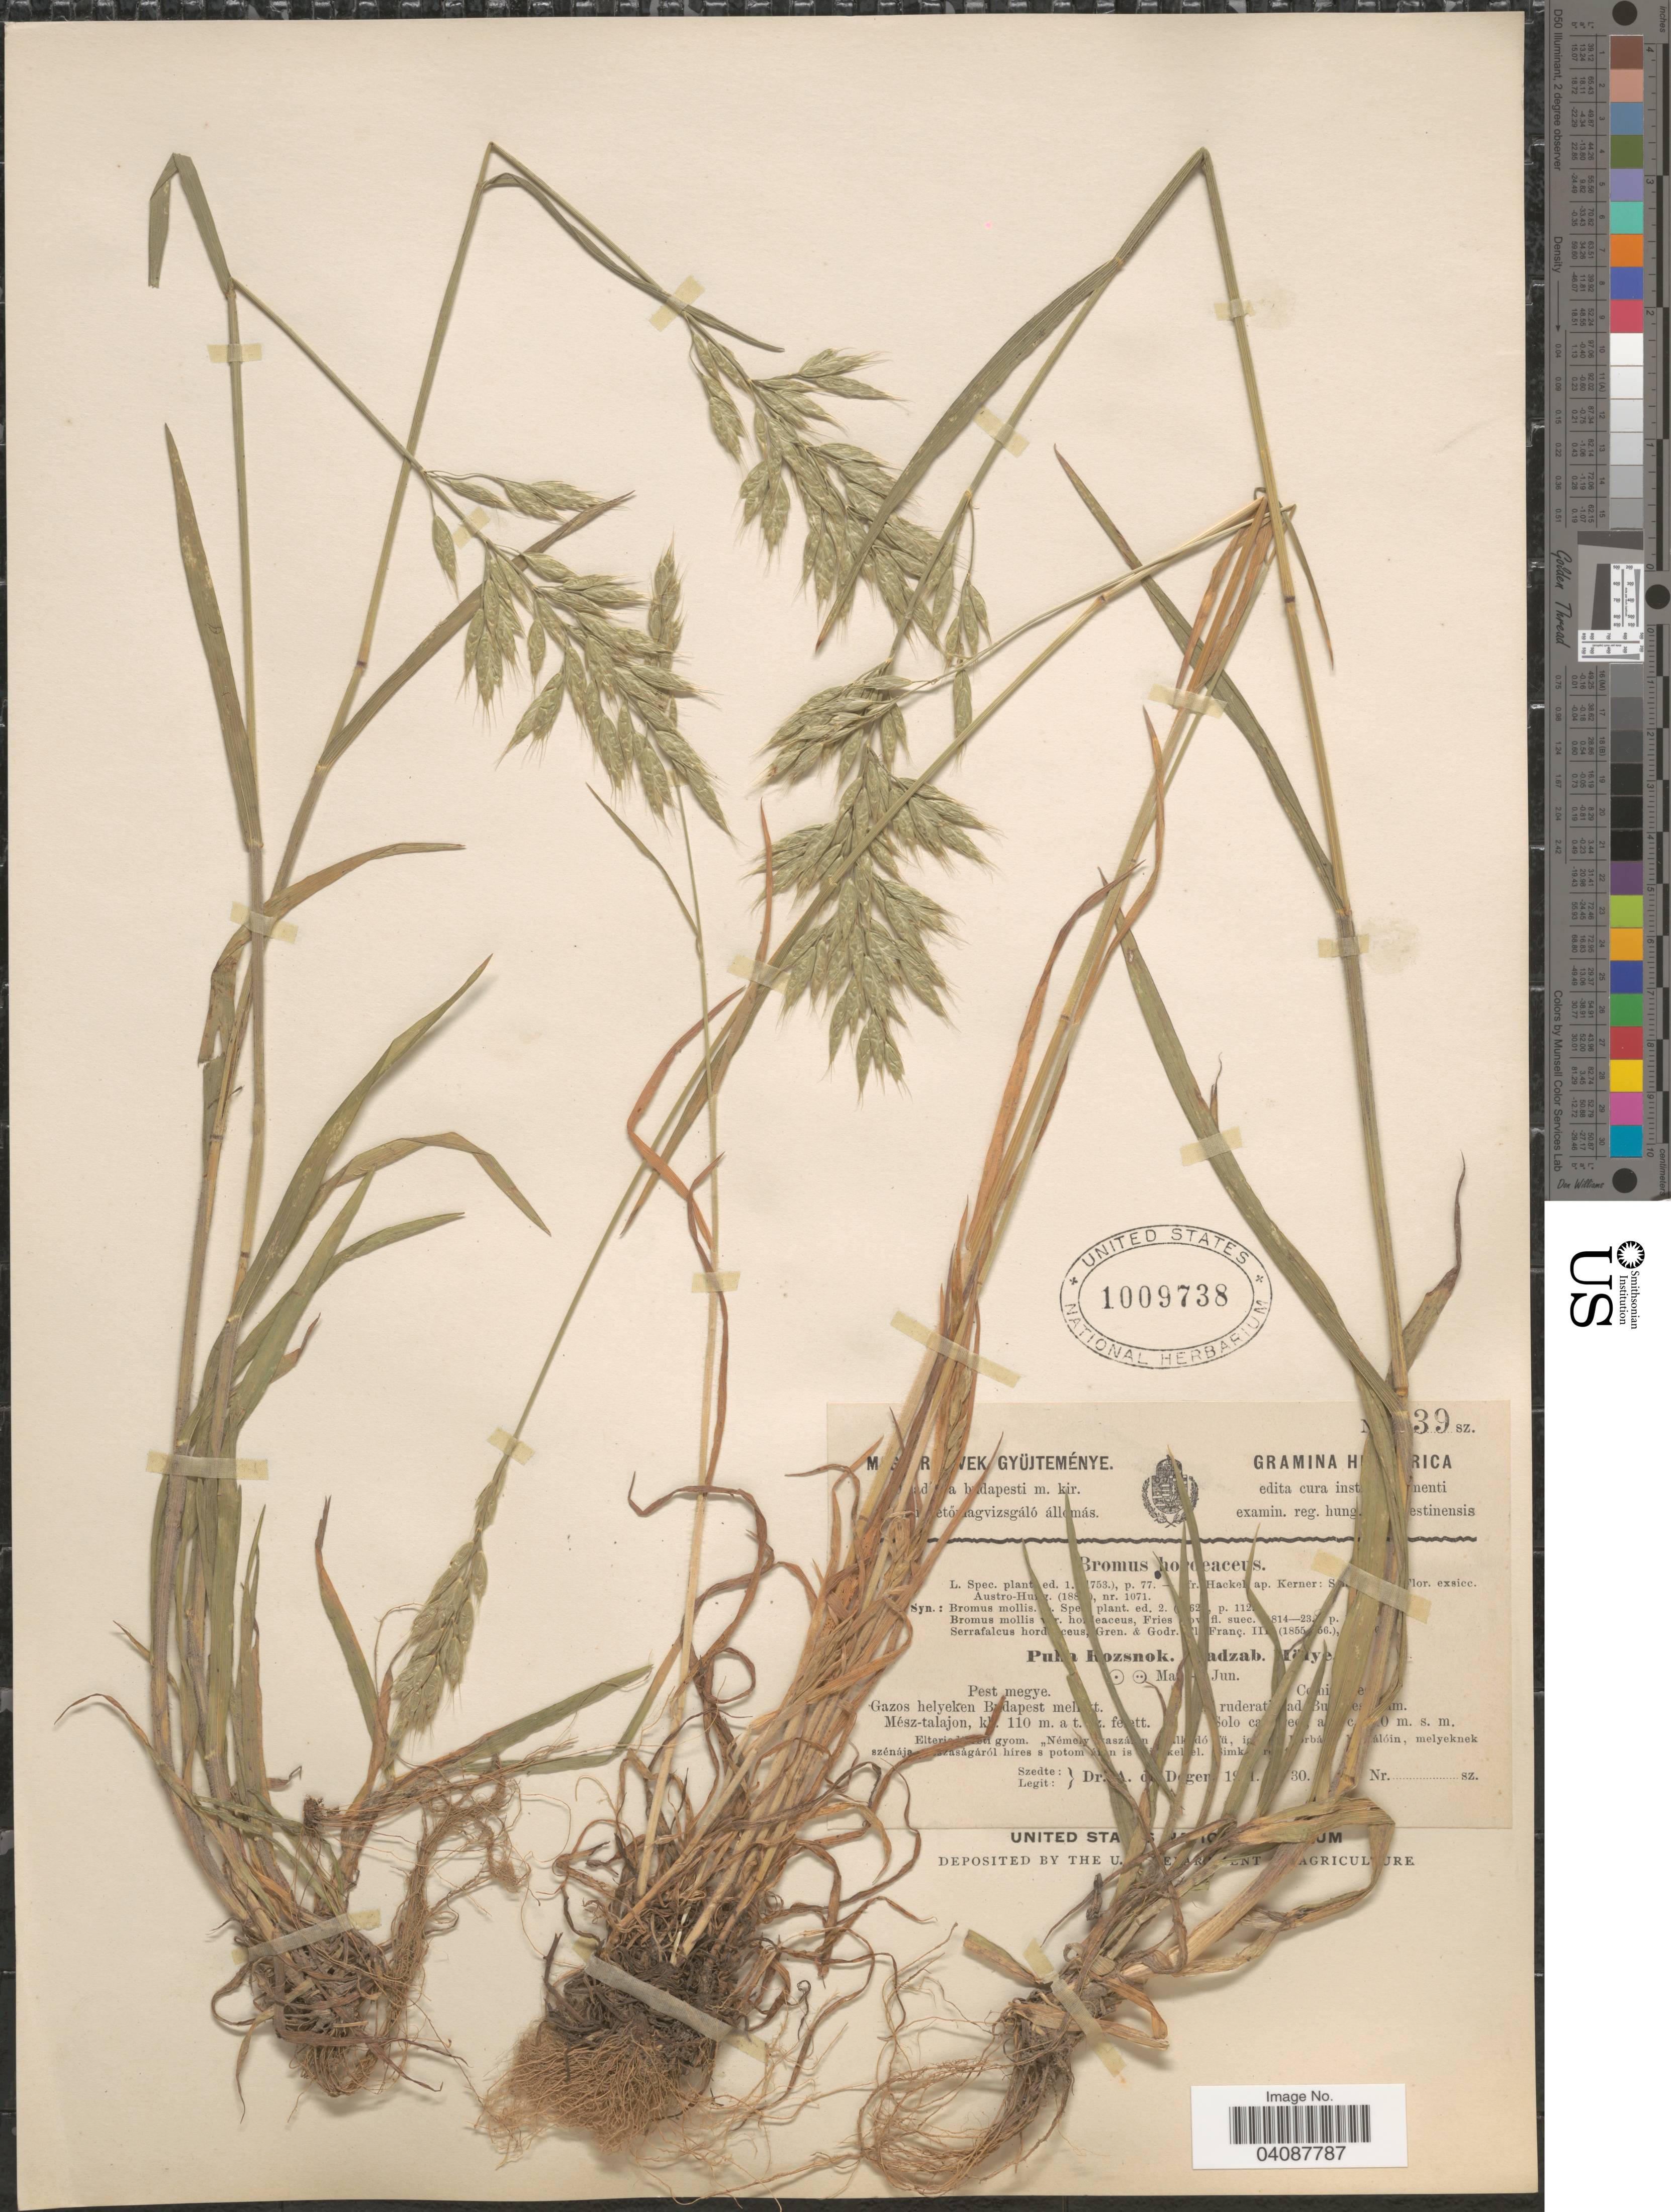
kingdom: Plantae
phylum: Tracheophyta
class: Liliopsida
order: Poales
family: Poaceae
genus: Bromus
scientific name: Bromus hordeaceus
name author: L.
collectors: A. de Degen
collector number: !39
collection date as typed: Transcribed d/m/y: 19/1/30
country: Hungary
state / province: Pest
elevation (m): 30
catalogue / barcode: US 1009738